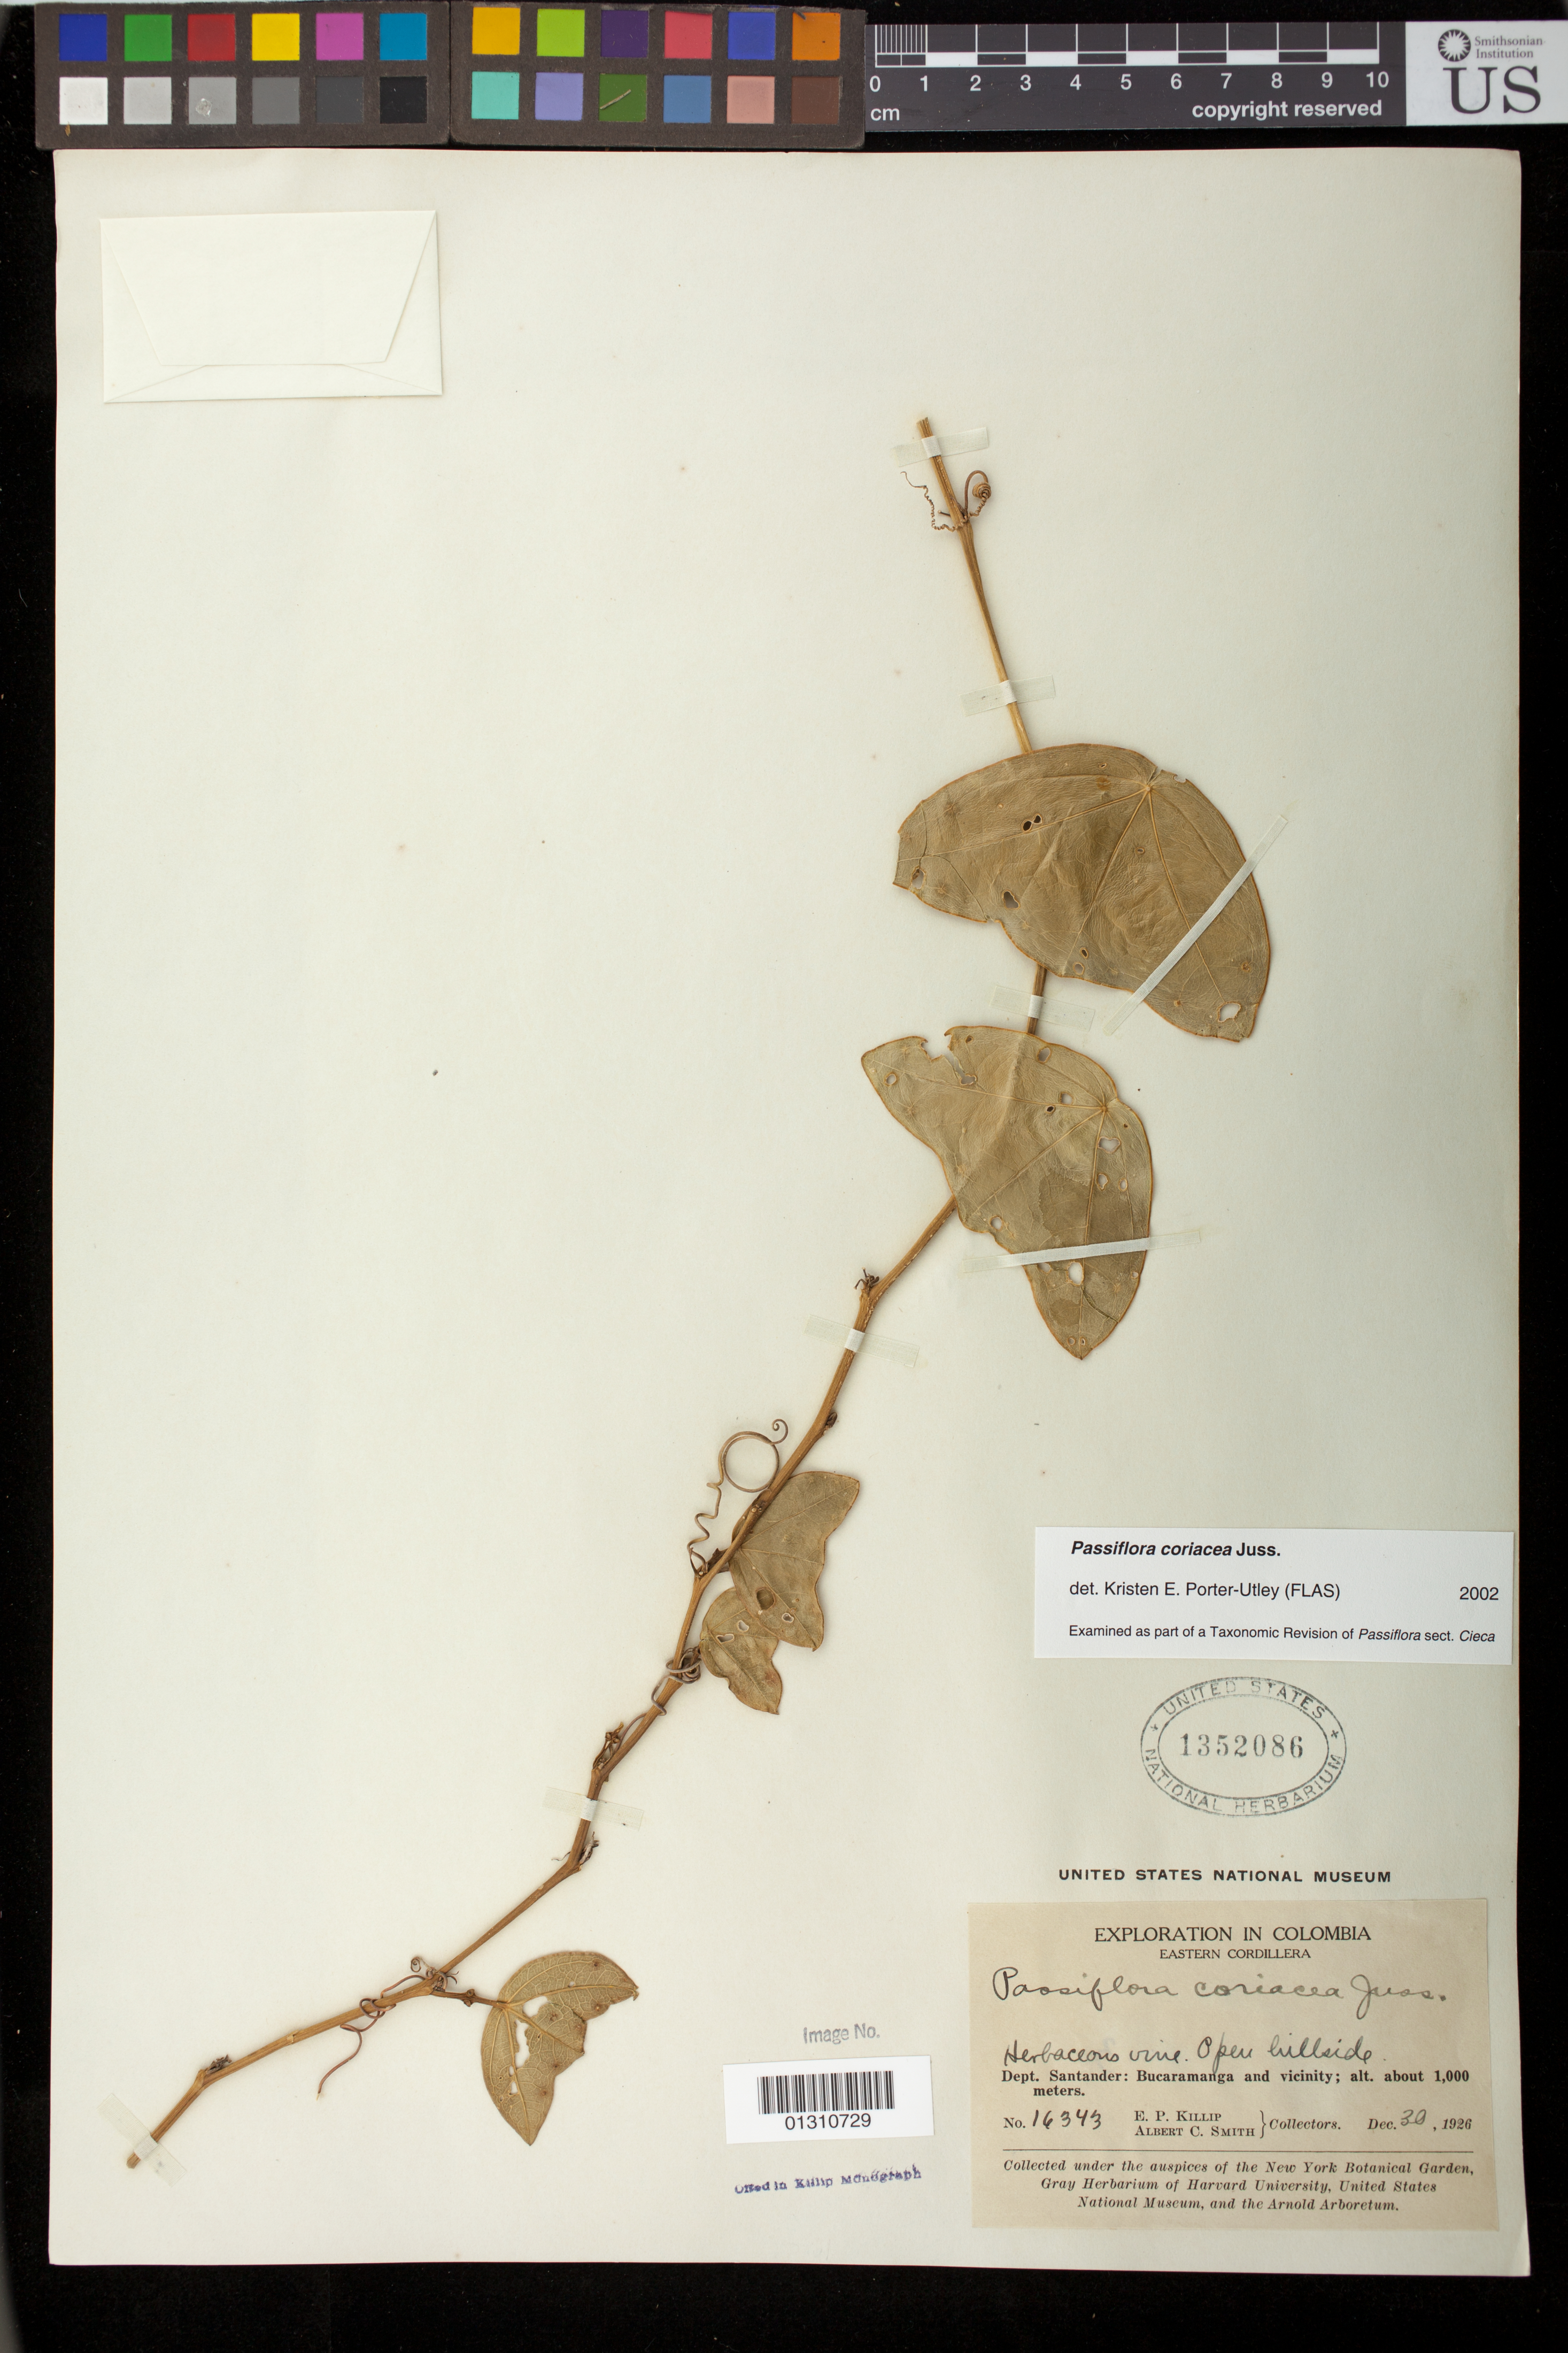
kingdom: Plantae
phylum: Tracheophyta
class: Magnoliopsida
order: Malpighiales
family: Passifloraceae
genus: Passiflora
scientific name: Passiflora coriacea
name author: A. Juss.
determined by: Porter-Utley, Kristen E.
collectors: E. P. Killip & A. C. Smith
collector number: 16343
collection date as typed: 30 Dec 1926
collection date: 1926-12-30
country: Colombia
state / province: Santander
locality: Bucaramanga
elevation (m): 1000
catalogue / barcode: US 1352086